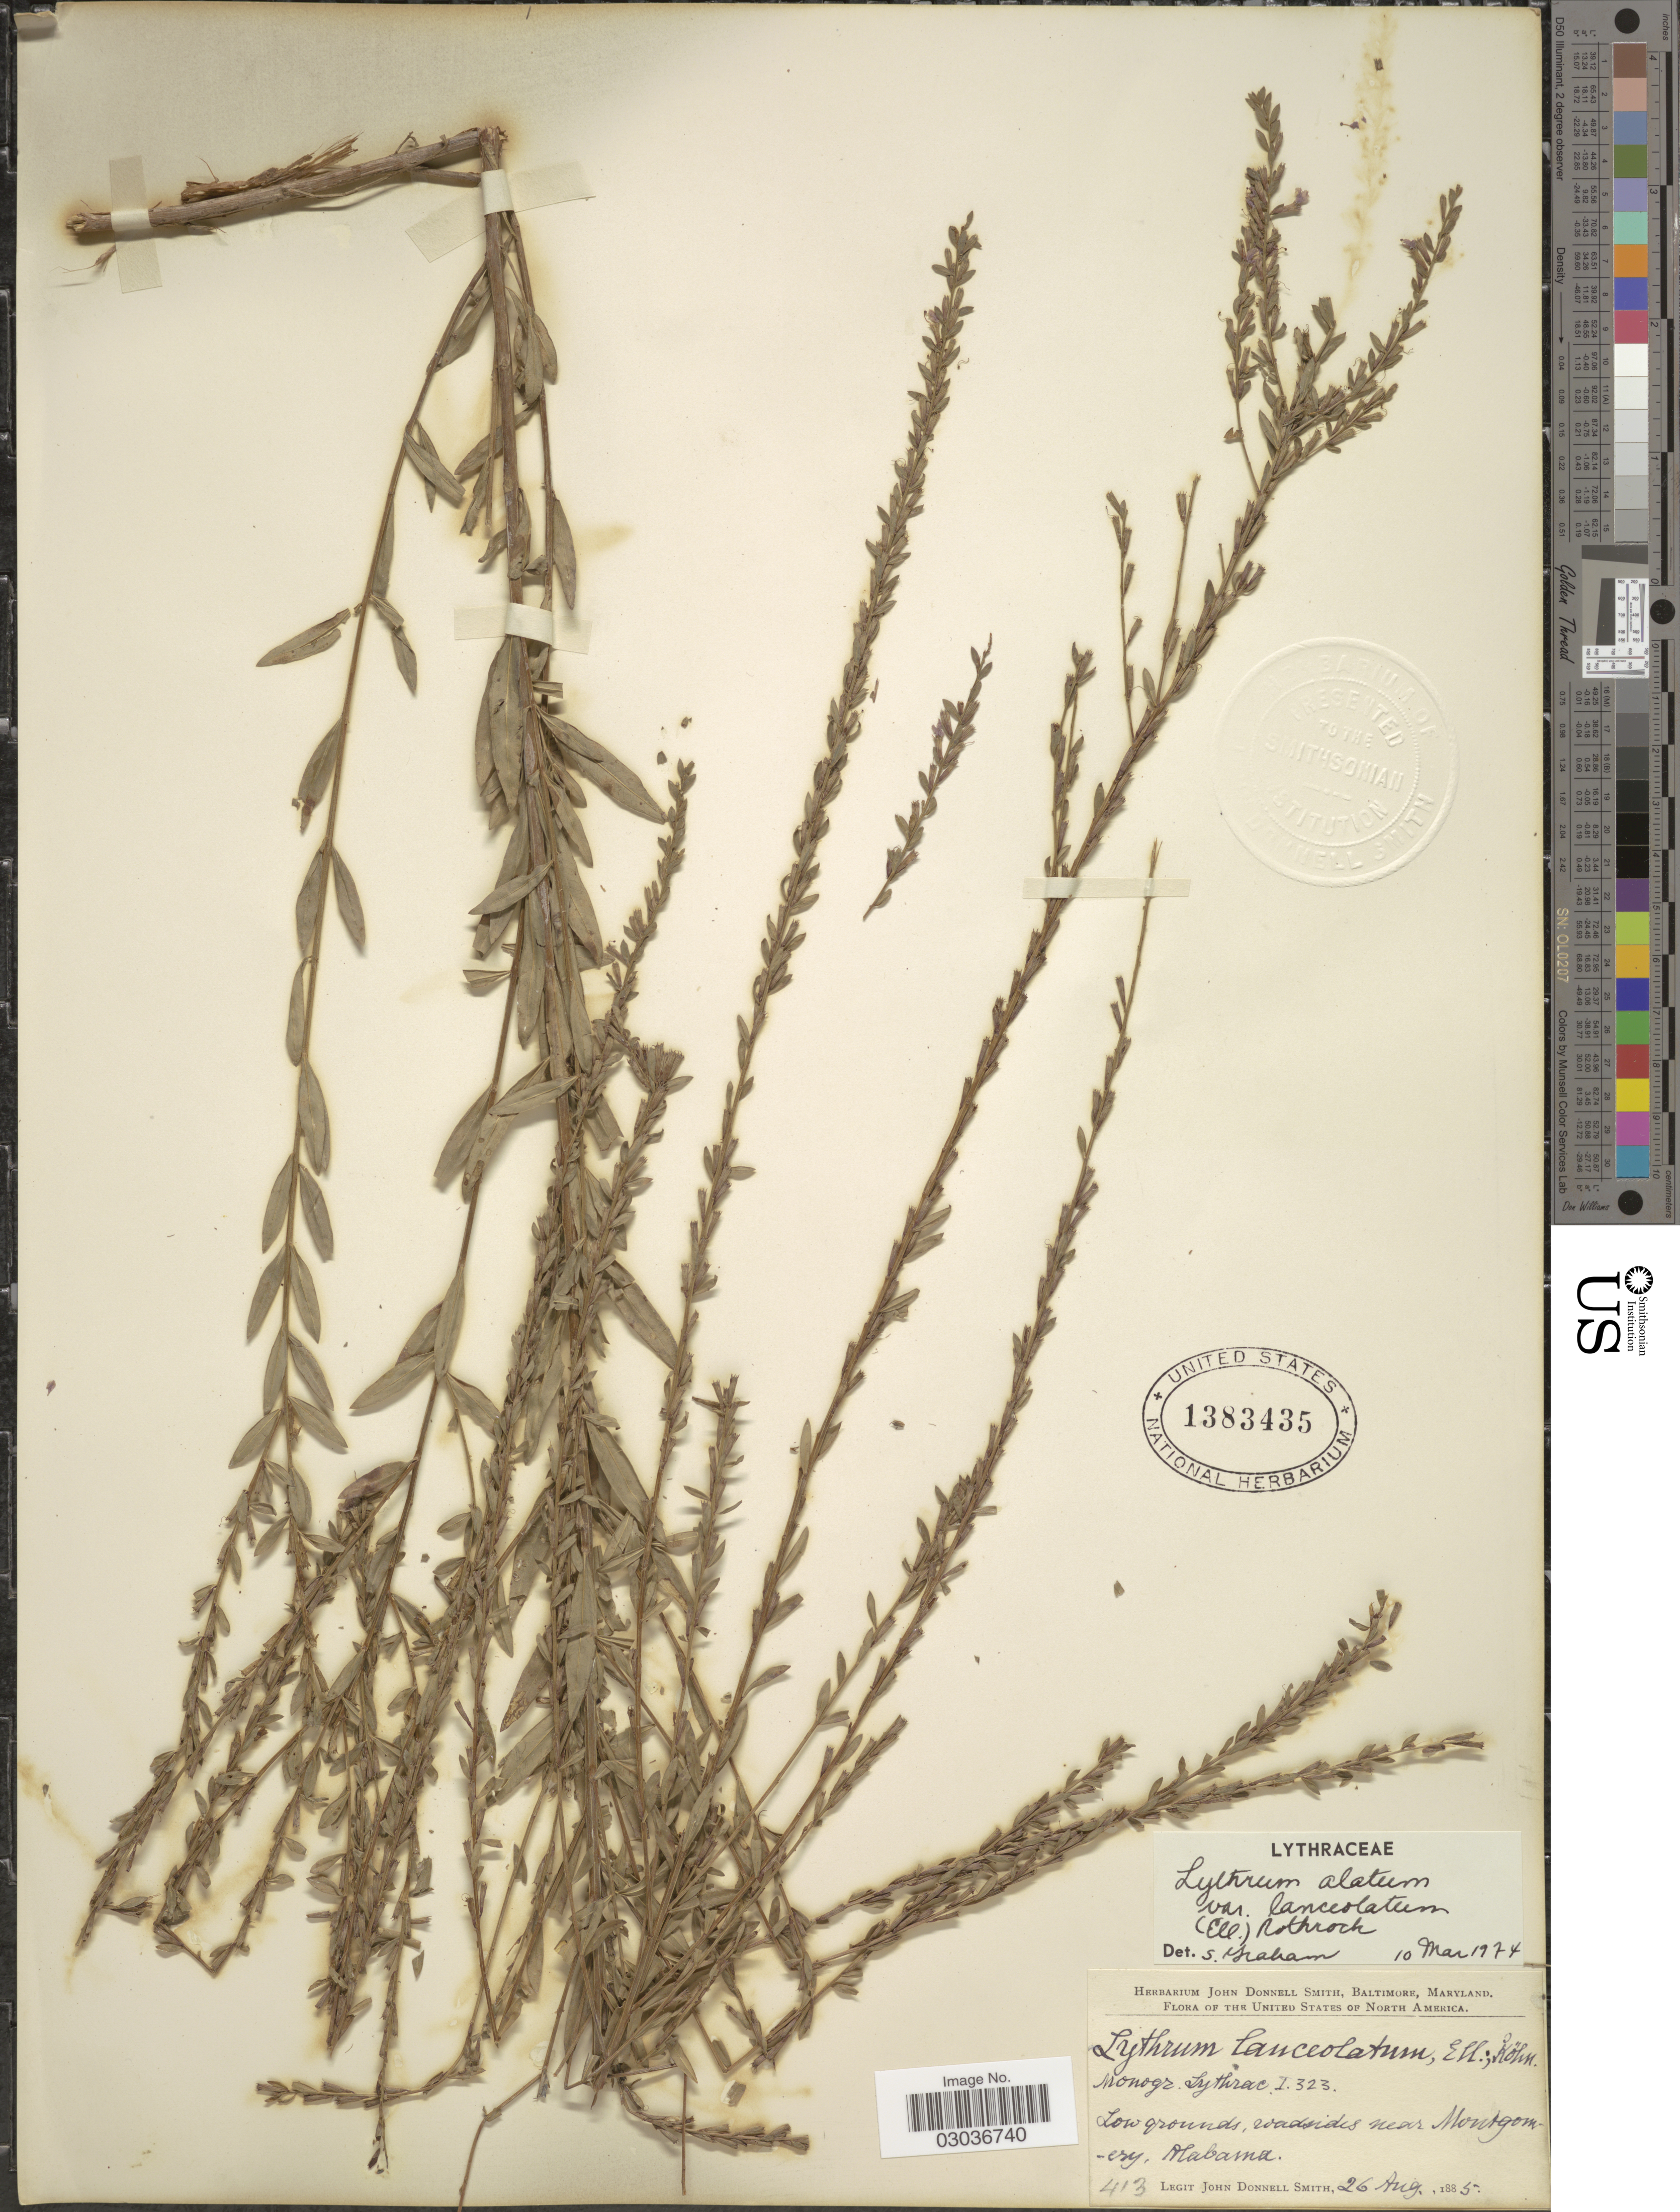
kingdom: Plantae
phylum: Tracheophyta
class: Magnoliopsida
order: Myrtales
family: Lythraceae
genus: Lythrum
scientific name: Lythrum alatum var. lanceolatum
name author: (Elliott) A. Gray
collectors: J. Donnell Smith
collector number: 413?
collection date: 1885-08-26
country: United States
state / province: Alabama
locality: Low grounds, roadsides near Montgomery.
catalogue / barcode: US 1383435